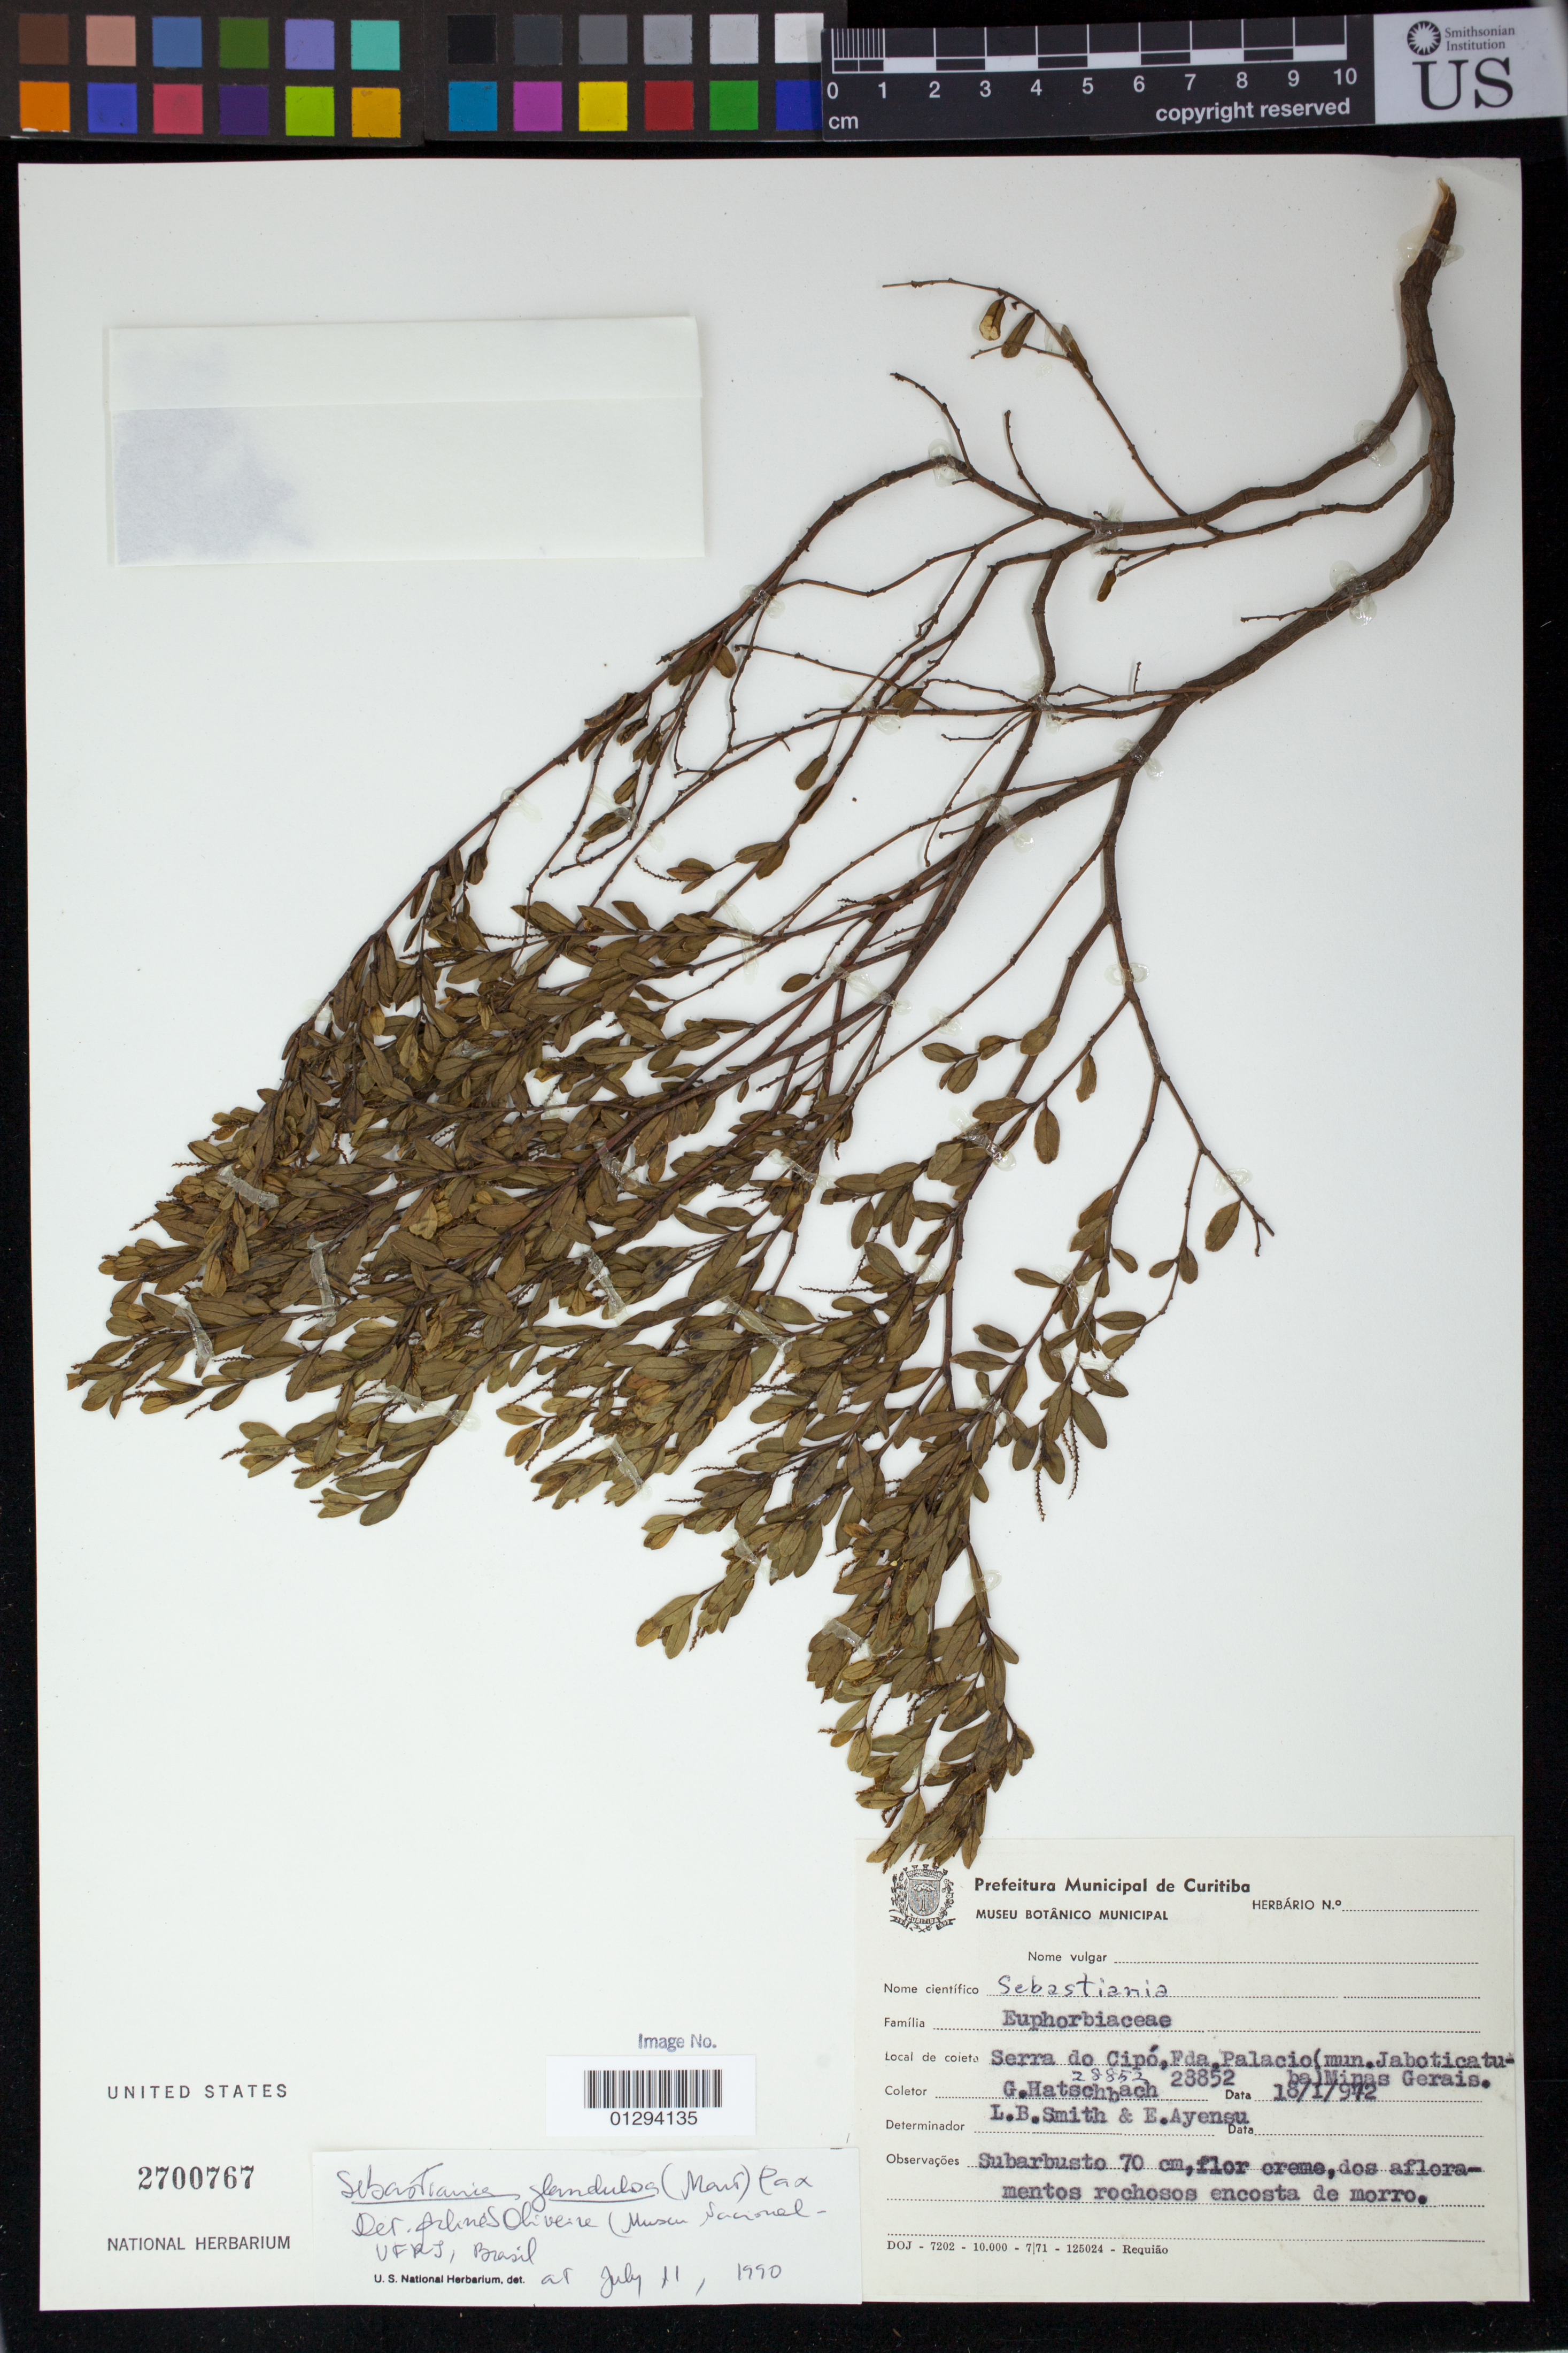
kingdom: Plantae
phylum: Tracheophyta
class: Magnoliopsida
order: Malpighiales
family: Euphorbiaceae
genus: Senefeldera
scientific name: Senefeldera glandulosa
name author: (Sw.) Müll. Arg.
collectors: G. Hatschbach, L. Smith & E. S. Ayensu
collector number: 28852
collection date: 1972-01-18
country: Brazil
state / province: Minas Gerais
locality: Serra do Cipo, Fda. Palacio (mun. Jaboticatuba) [Jaboticatubas]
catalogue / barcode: US 2700767